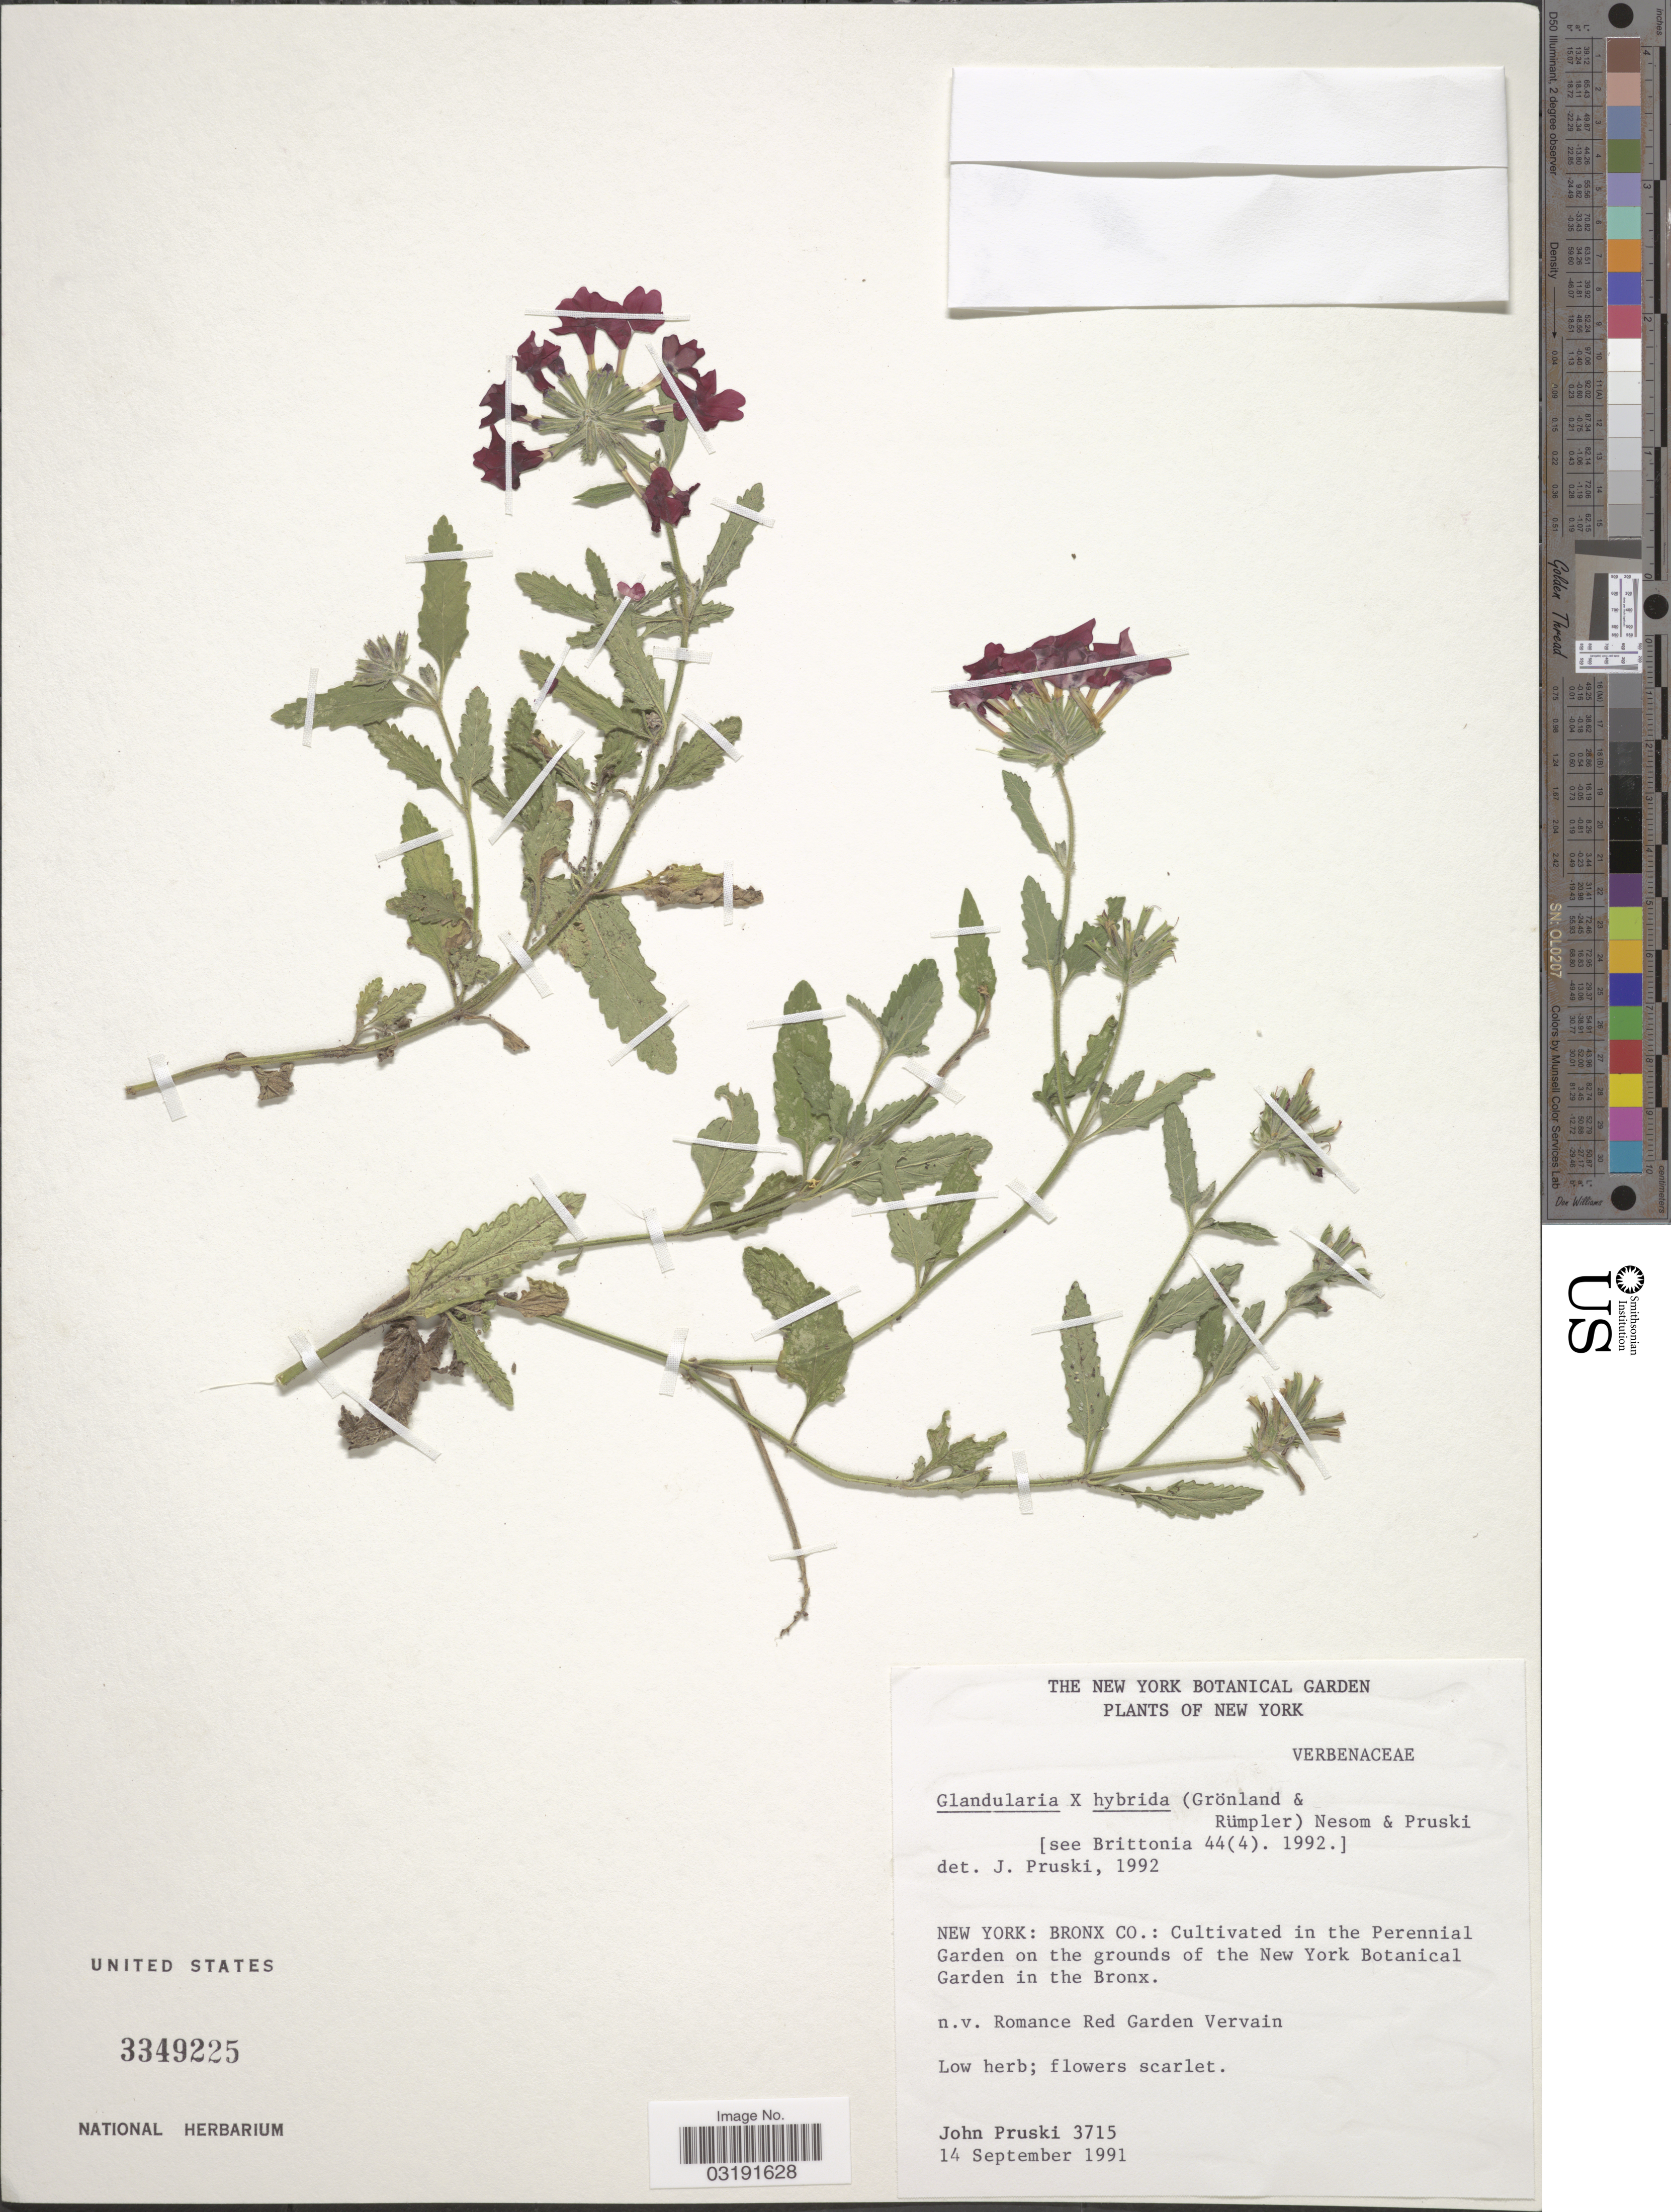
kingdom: Plantae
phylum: Tracheophyta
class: Magnoliopsida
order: Lamiales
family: Verbenaceae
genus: Verbena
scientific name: Verbena hybrida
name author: Groenland & Rümpler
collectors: J. F. Pruski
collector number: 3715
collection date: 1991-09-14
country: United States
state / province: New York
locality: Bronx Co.: in the Perennial Garden on the grounds of the New York Botanical Garden in the Bronx.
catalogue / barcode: US 3349225